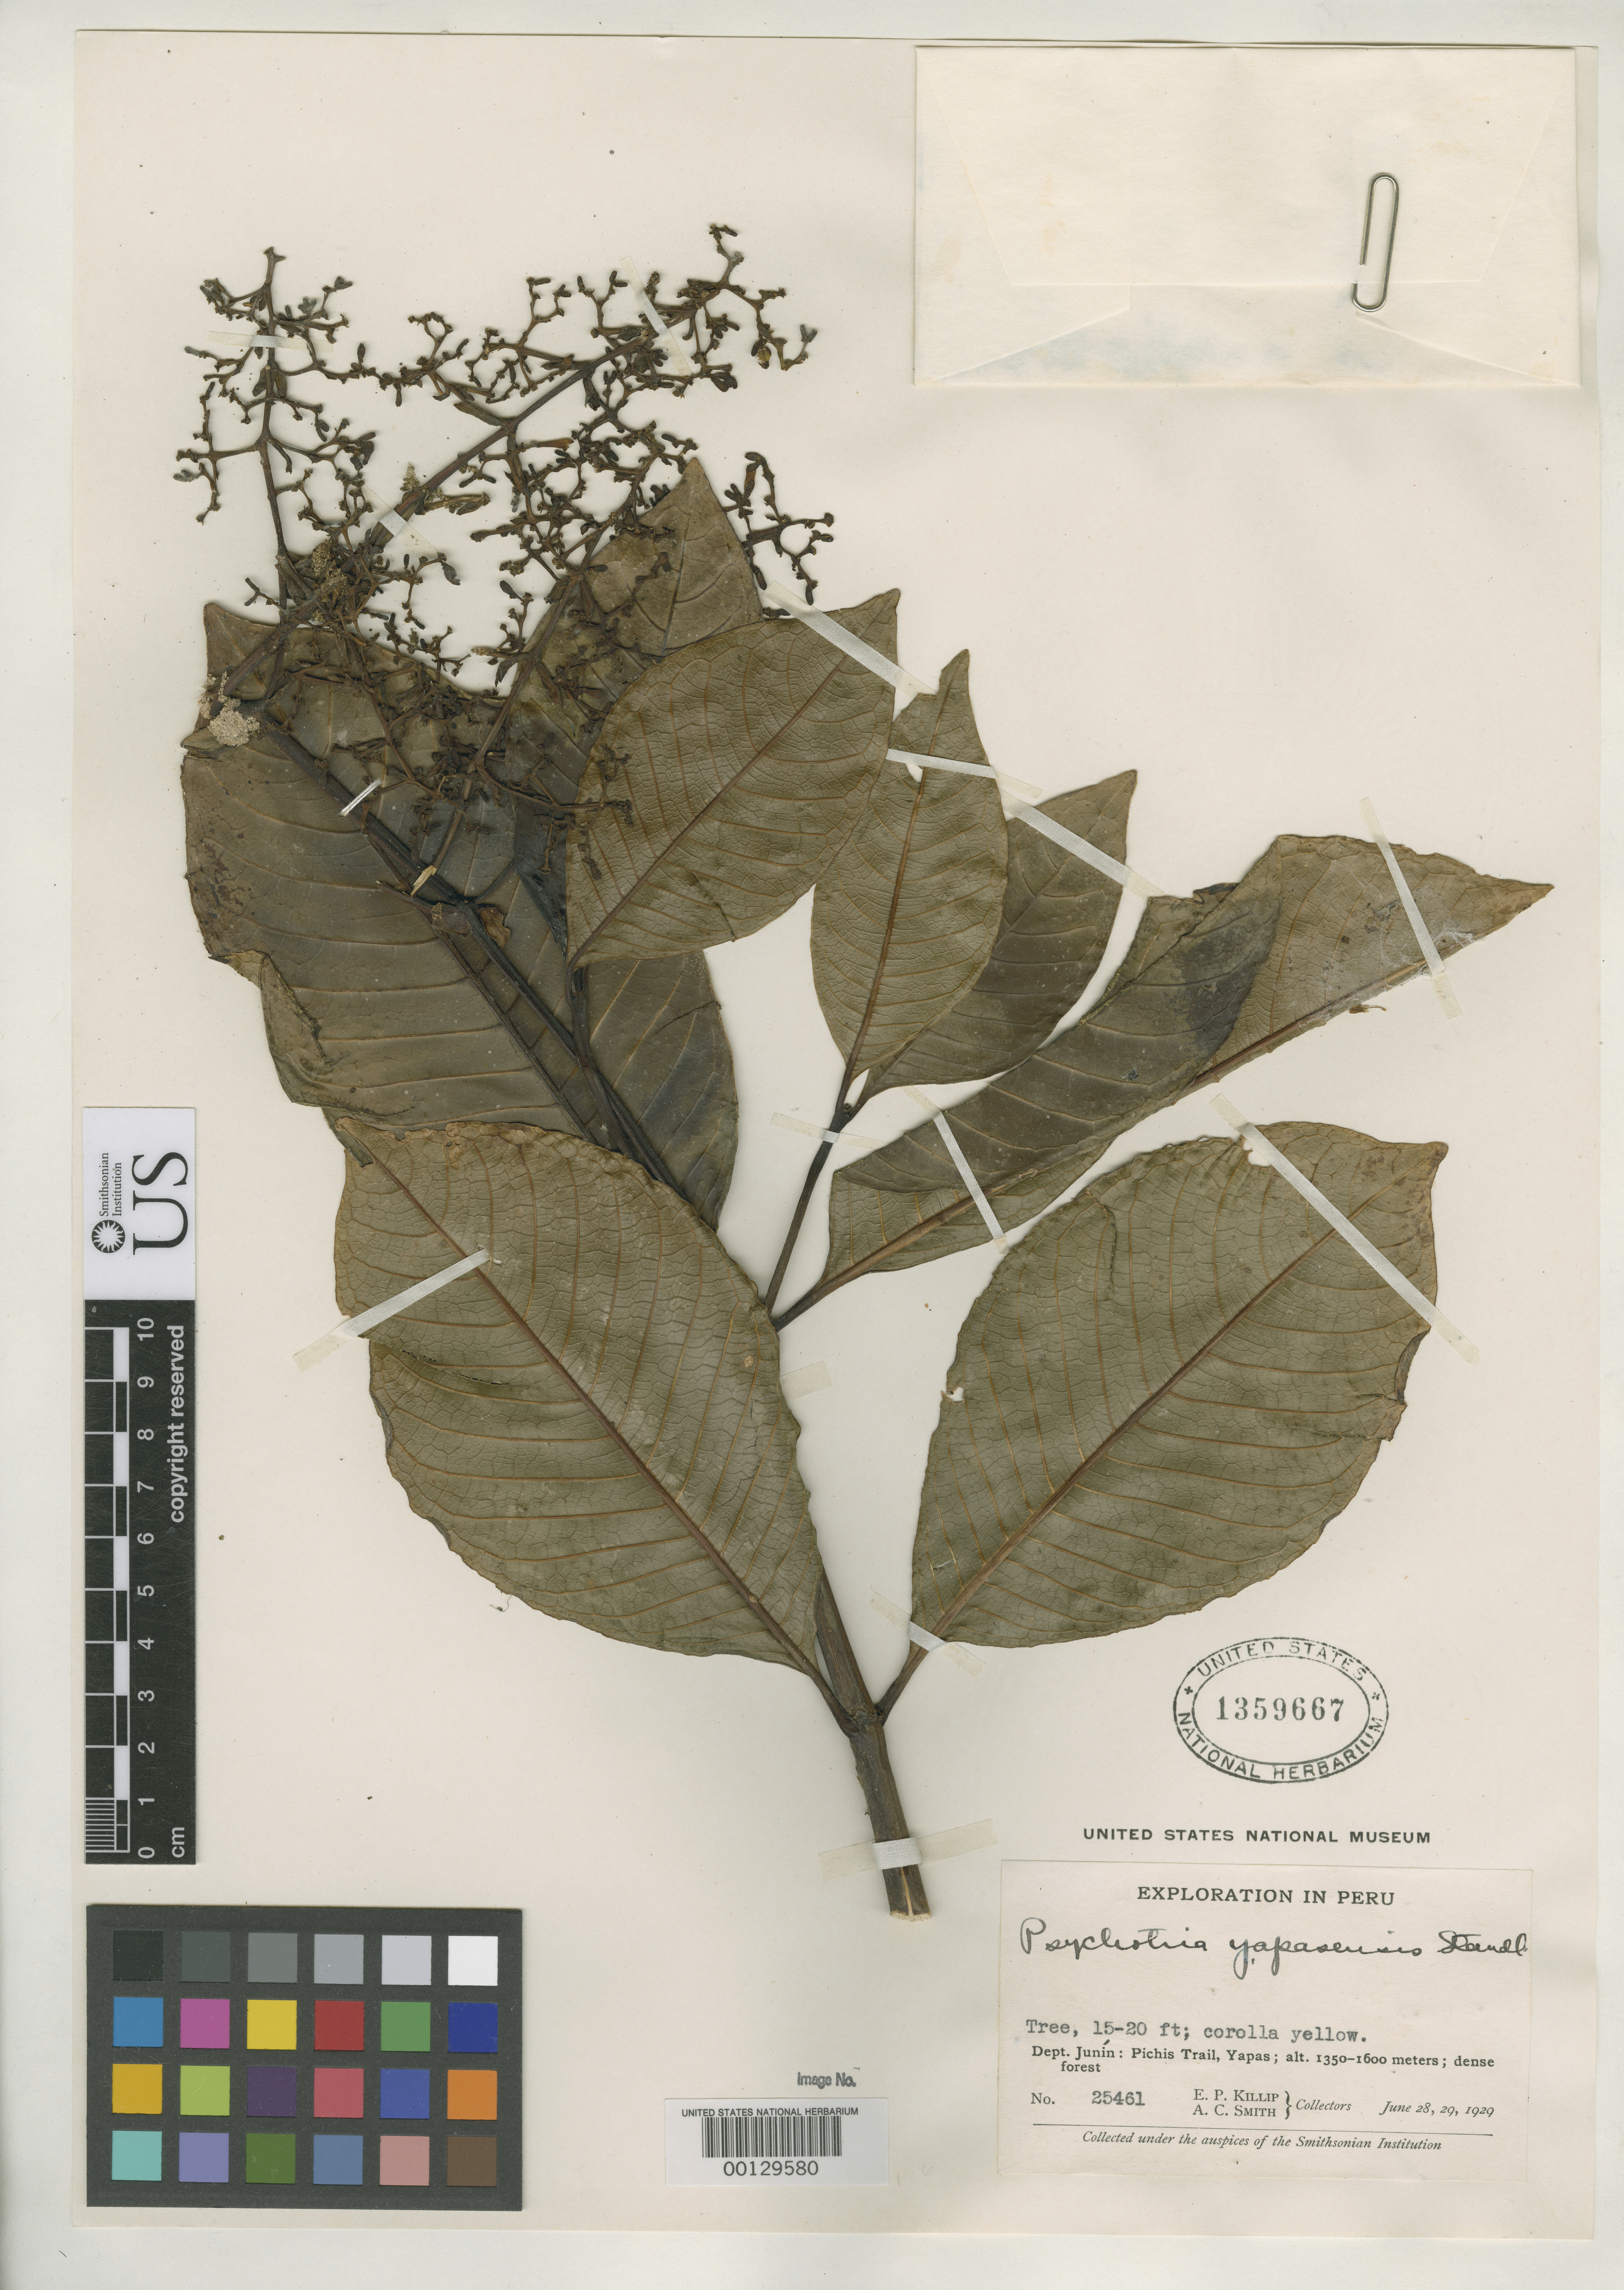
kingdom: Plantae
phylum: Tracheophyta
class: Magnoliopsida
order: Gentianales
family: Rubiaceae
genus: Psychotria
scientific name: Psychotria yapasensis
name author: Standl.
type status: Isotype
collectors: E. P. Killip & A. C. Smith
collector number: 25461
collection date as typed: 28 Jun 1929 to 29 Jun 1929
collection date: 1929-06-28/1929-06-29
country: Peru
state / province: Junín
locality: Pichis Trail, Yapas.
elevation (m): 1350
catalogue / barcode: US 1359667